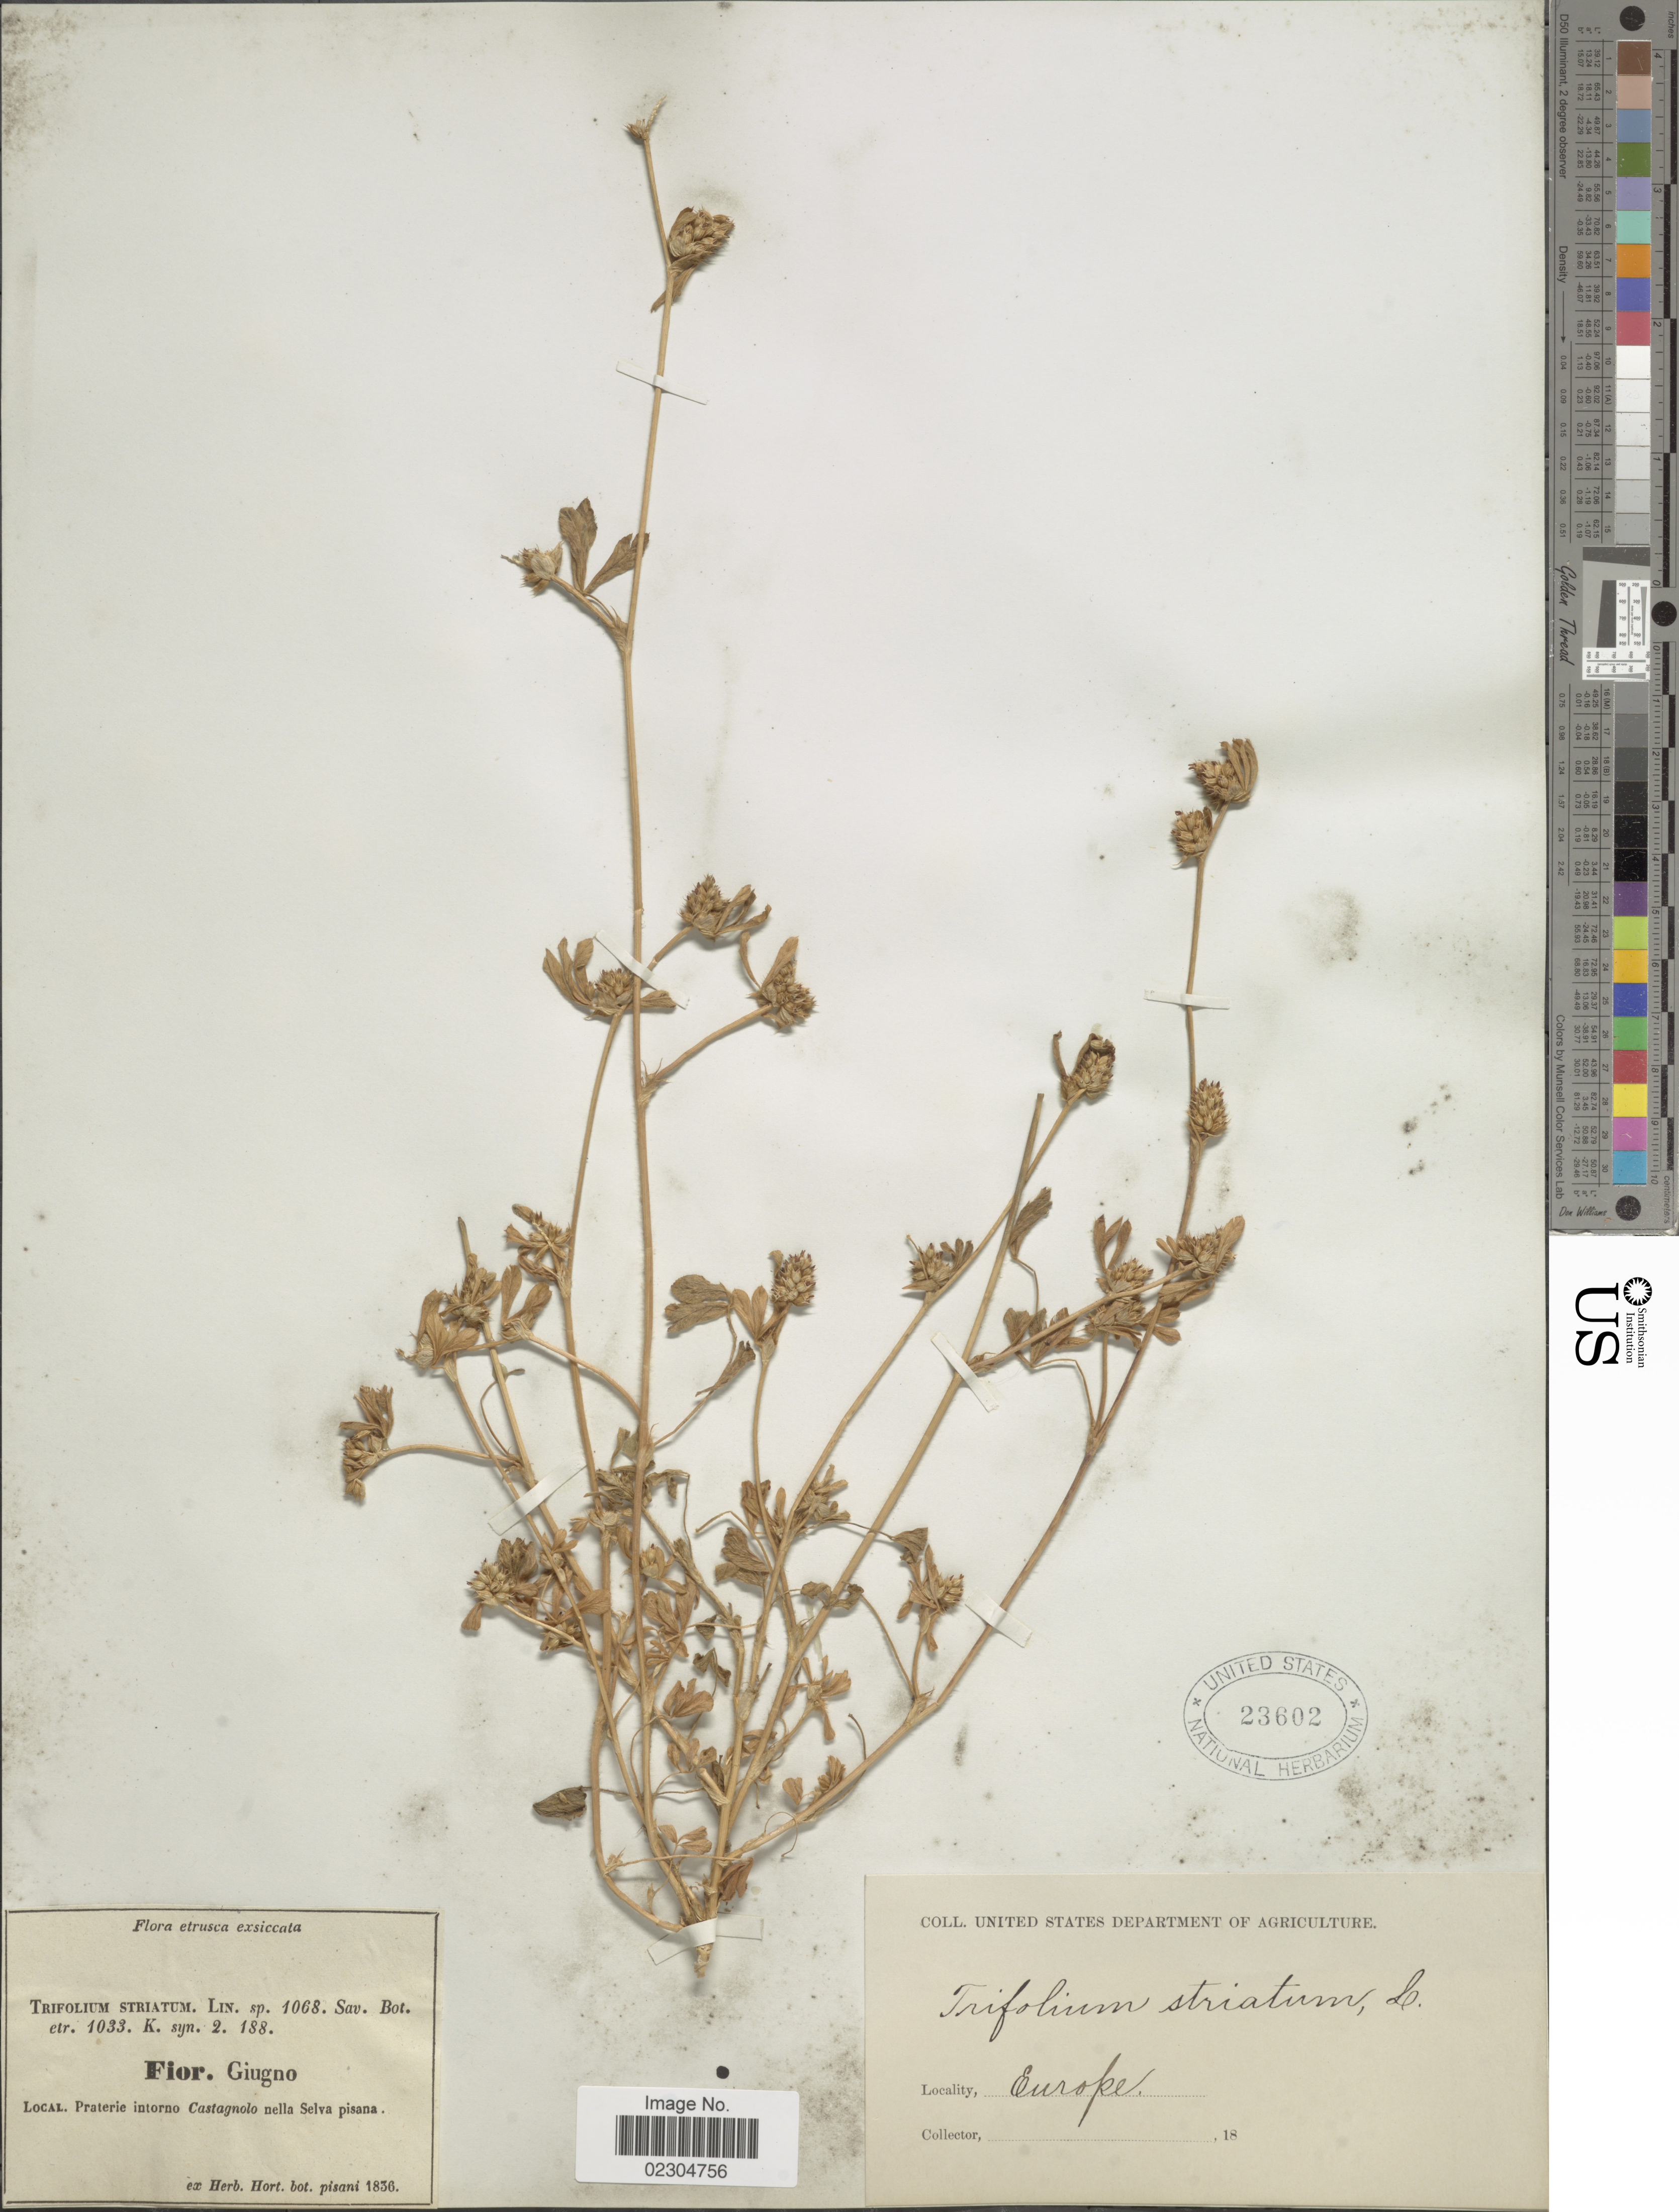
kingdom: Plantae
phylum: Tracheophyta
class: Magnoliopsida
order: Fabales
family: Fabaceae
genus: Trifolium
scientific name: Trifolium striatum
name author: L.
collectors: ex herb. Hort. Bot. Pisani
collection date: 1836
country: Italy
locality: Praterie intorno Castagnolo nella Selva pisana. Europe. etrusca exsiccata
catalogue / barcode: US 23602